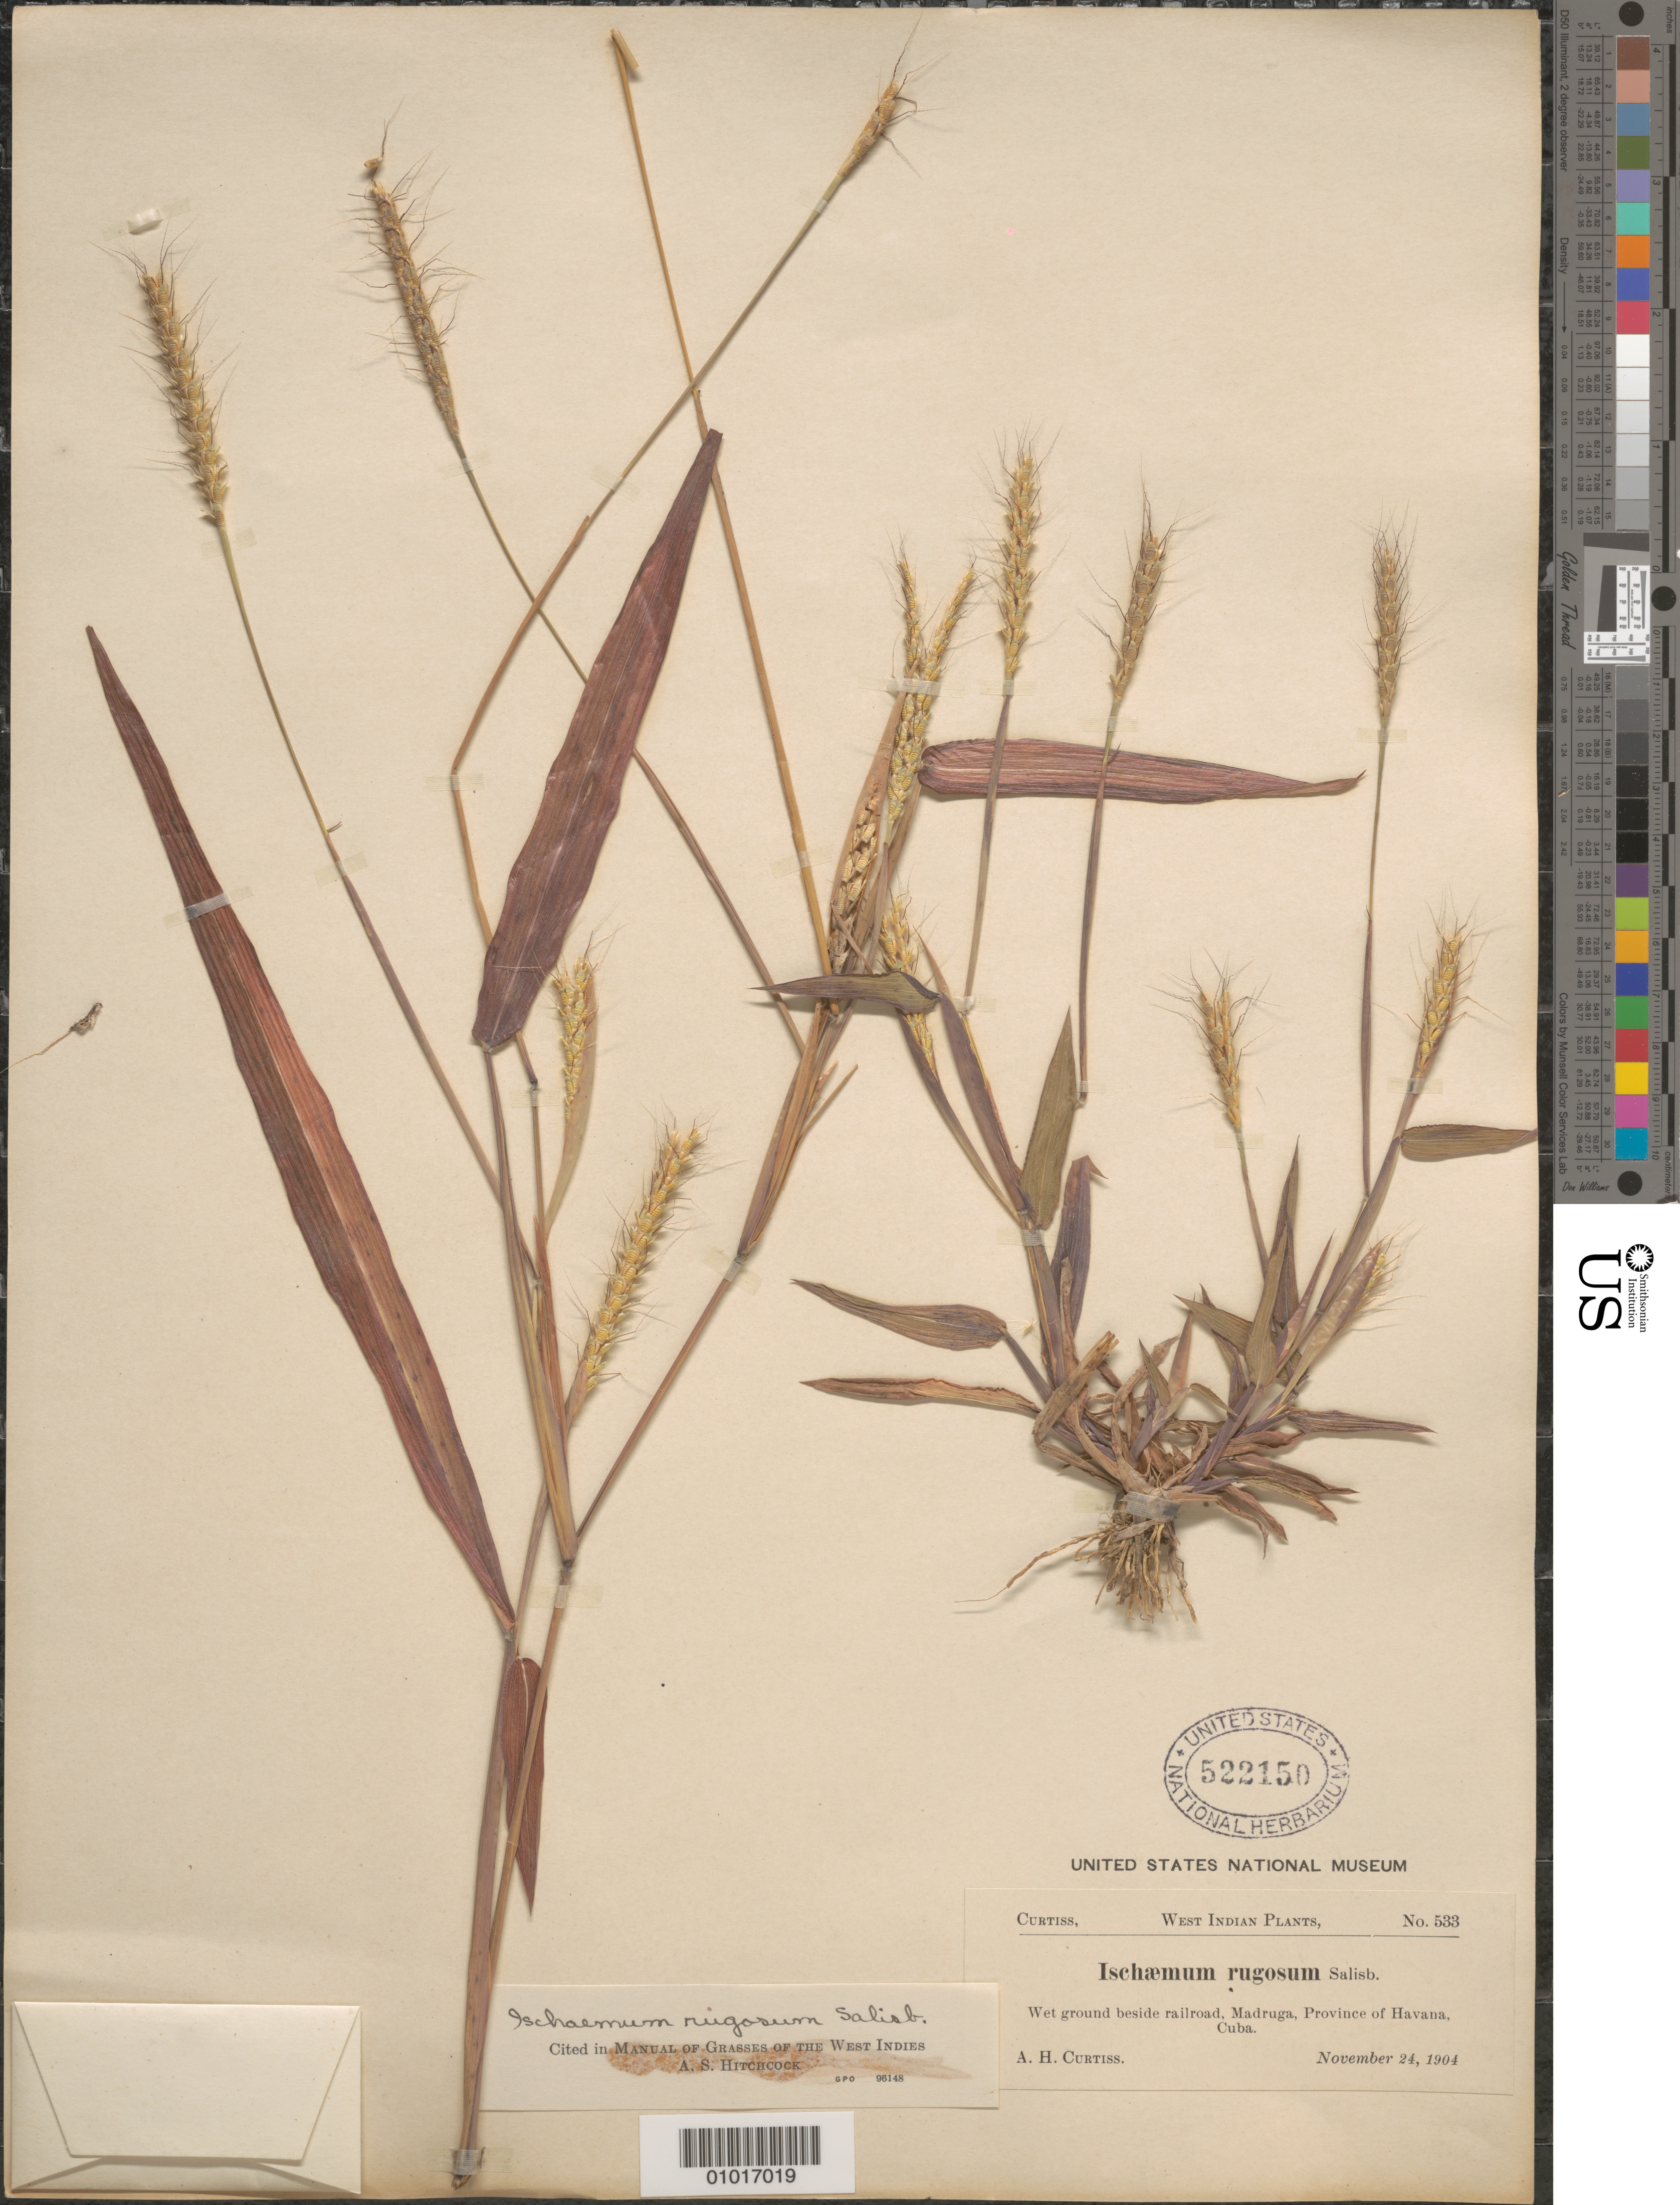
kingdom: Plantae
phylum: Tracheophyta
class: Liliopsida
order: Poales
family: Poaceae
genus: Ischaemum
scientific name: Ischaemum rugosum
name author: Salisb.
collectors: A. H. Curtiss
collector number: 533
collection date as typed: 24 Nov 1904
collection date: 1904-11-24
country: Cuba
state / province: La Habana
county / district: Madruga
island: Cuba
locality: Wet ground beside railroad, Madruga, Province of Habana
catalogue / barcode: US 522150